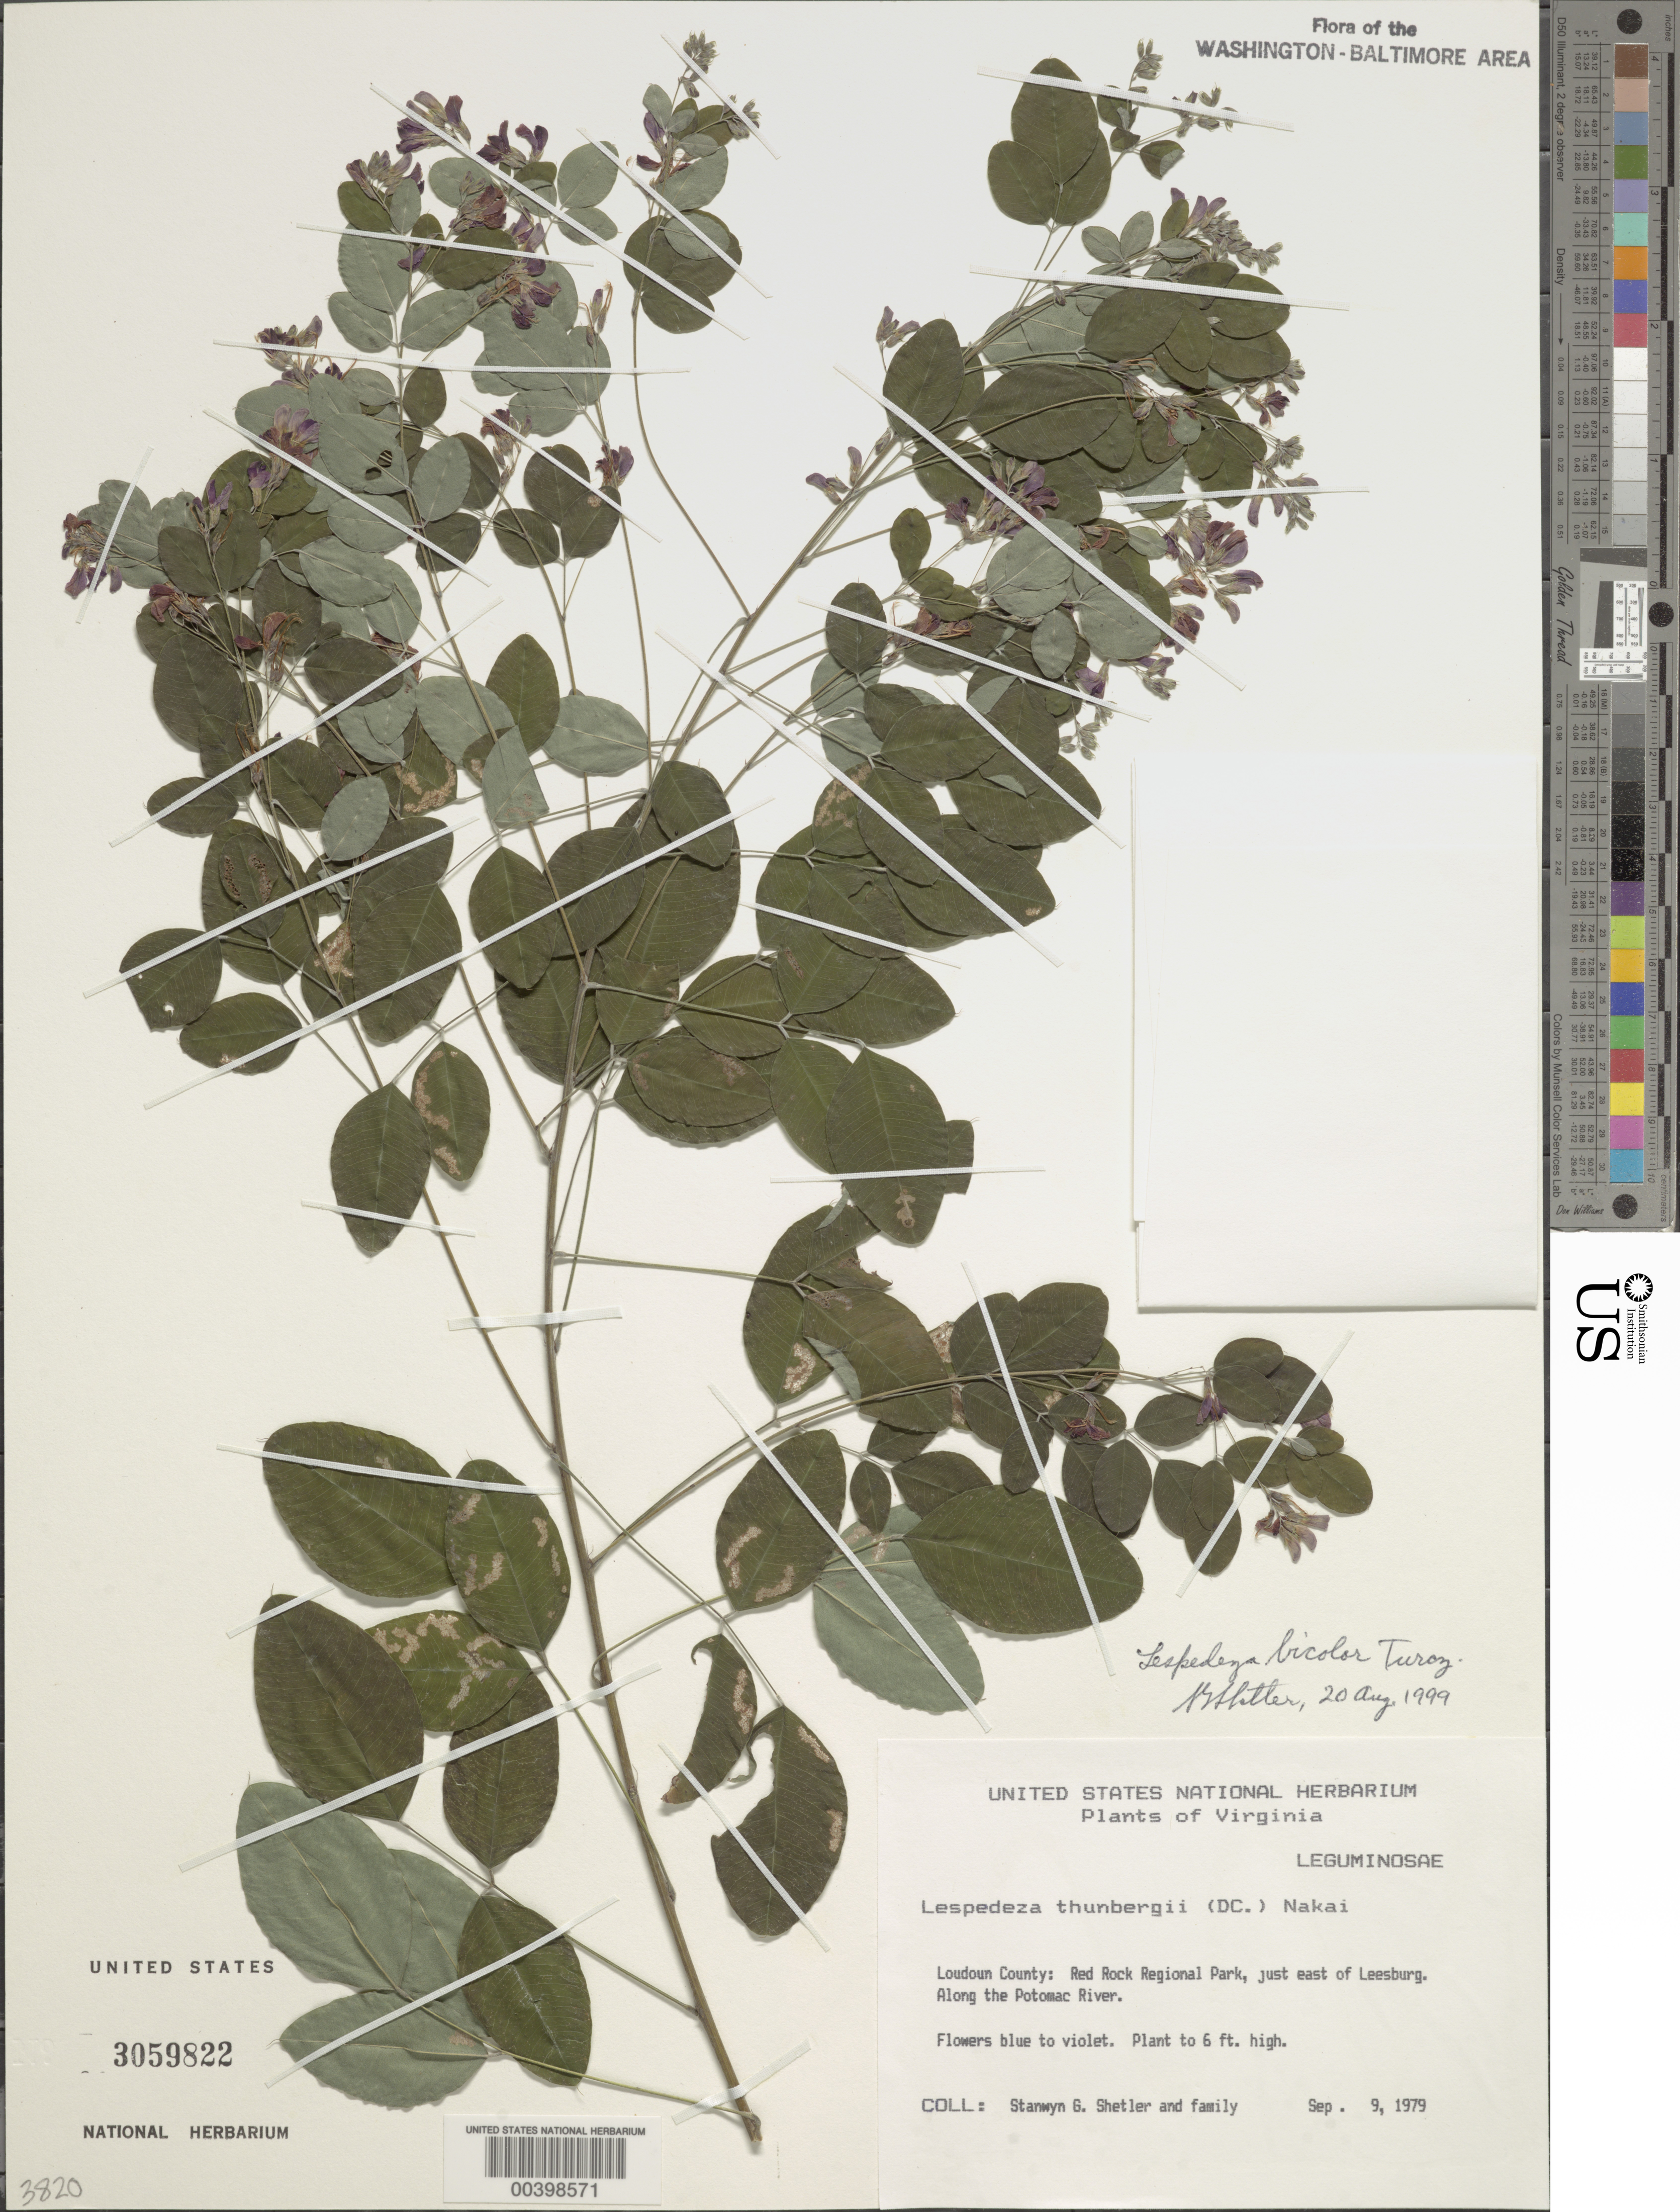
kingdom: Plantae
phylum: Tracheophyta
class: Magnoliopsida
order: Fabales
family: Fabaceae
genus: Lespedeza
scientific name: Lespedeza bicolor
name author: Turcz.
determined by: Shetler, Stanwyn G., (US), NMNH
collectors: S. Shetler & And family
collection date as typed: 09 Sep 1979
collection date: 1979-09-09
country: United States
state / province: Virginia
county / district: Loudoun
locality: Along the Potomac River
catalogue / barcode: US 3059822